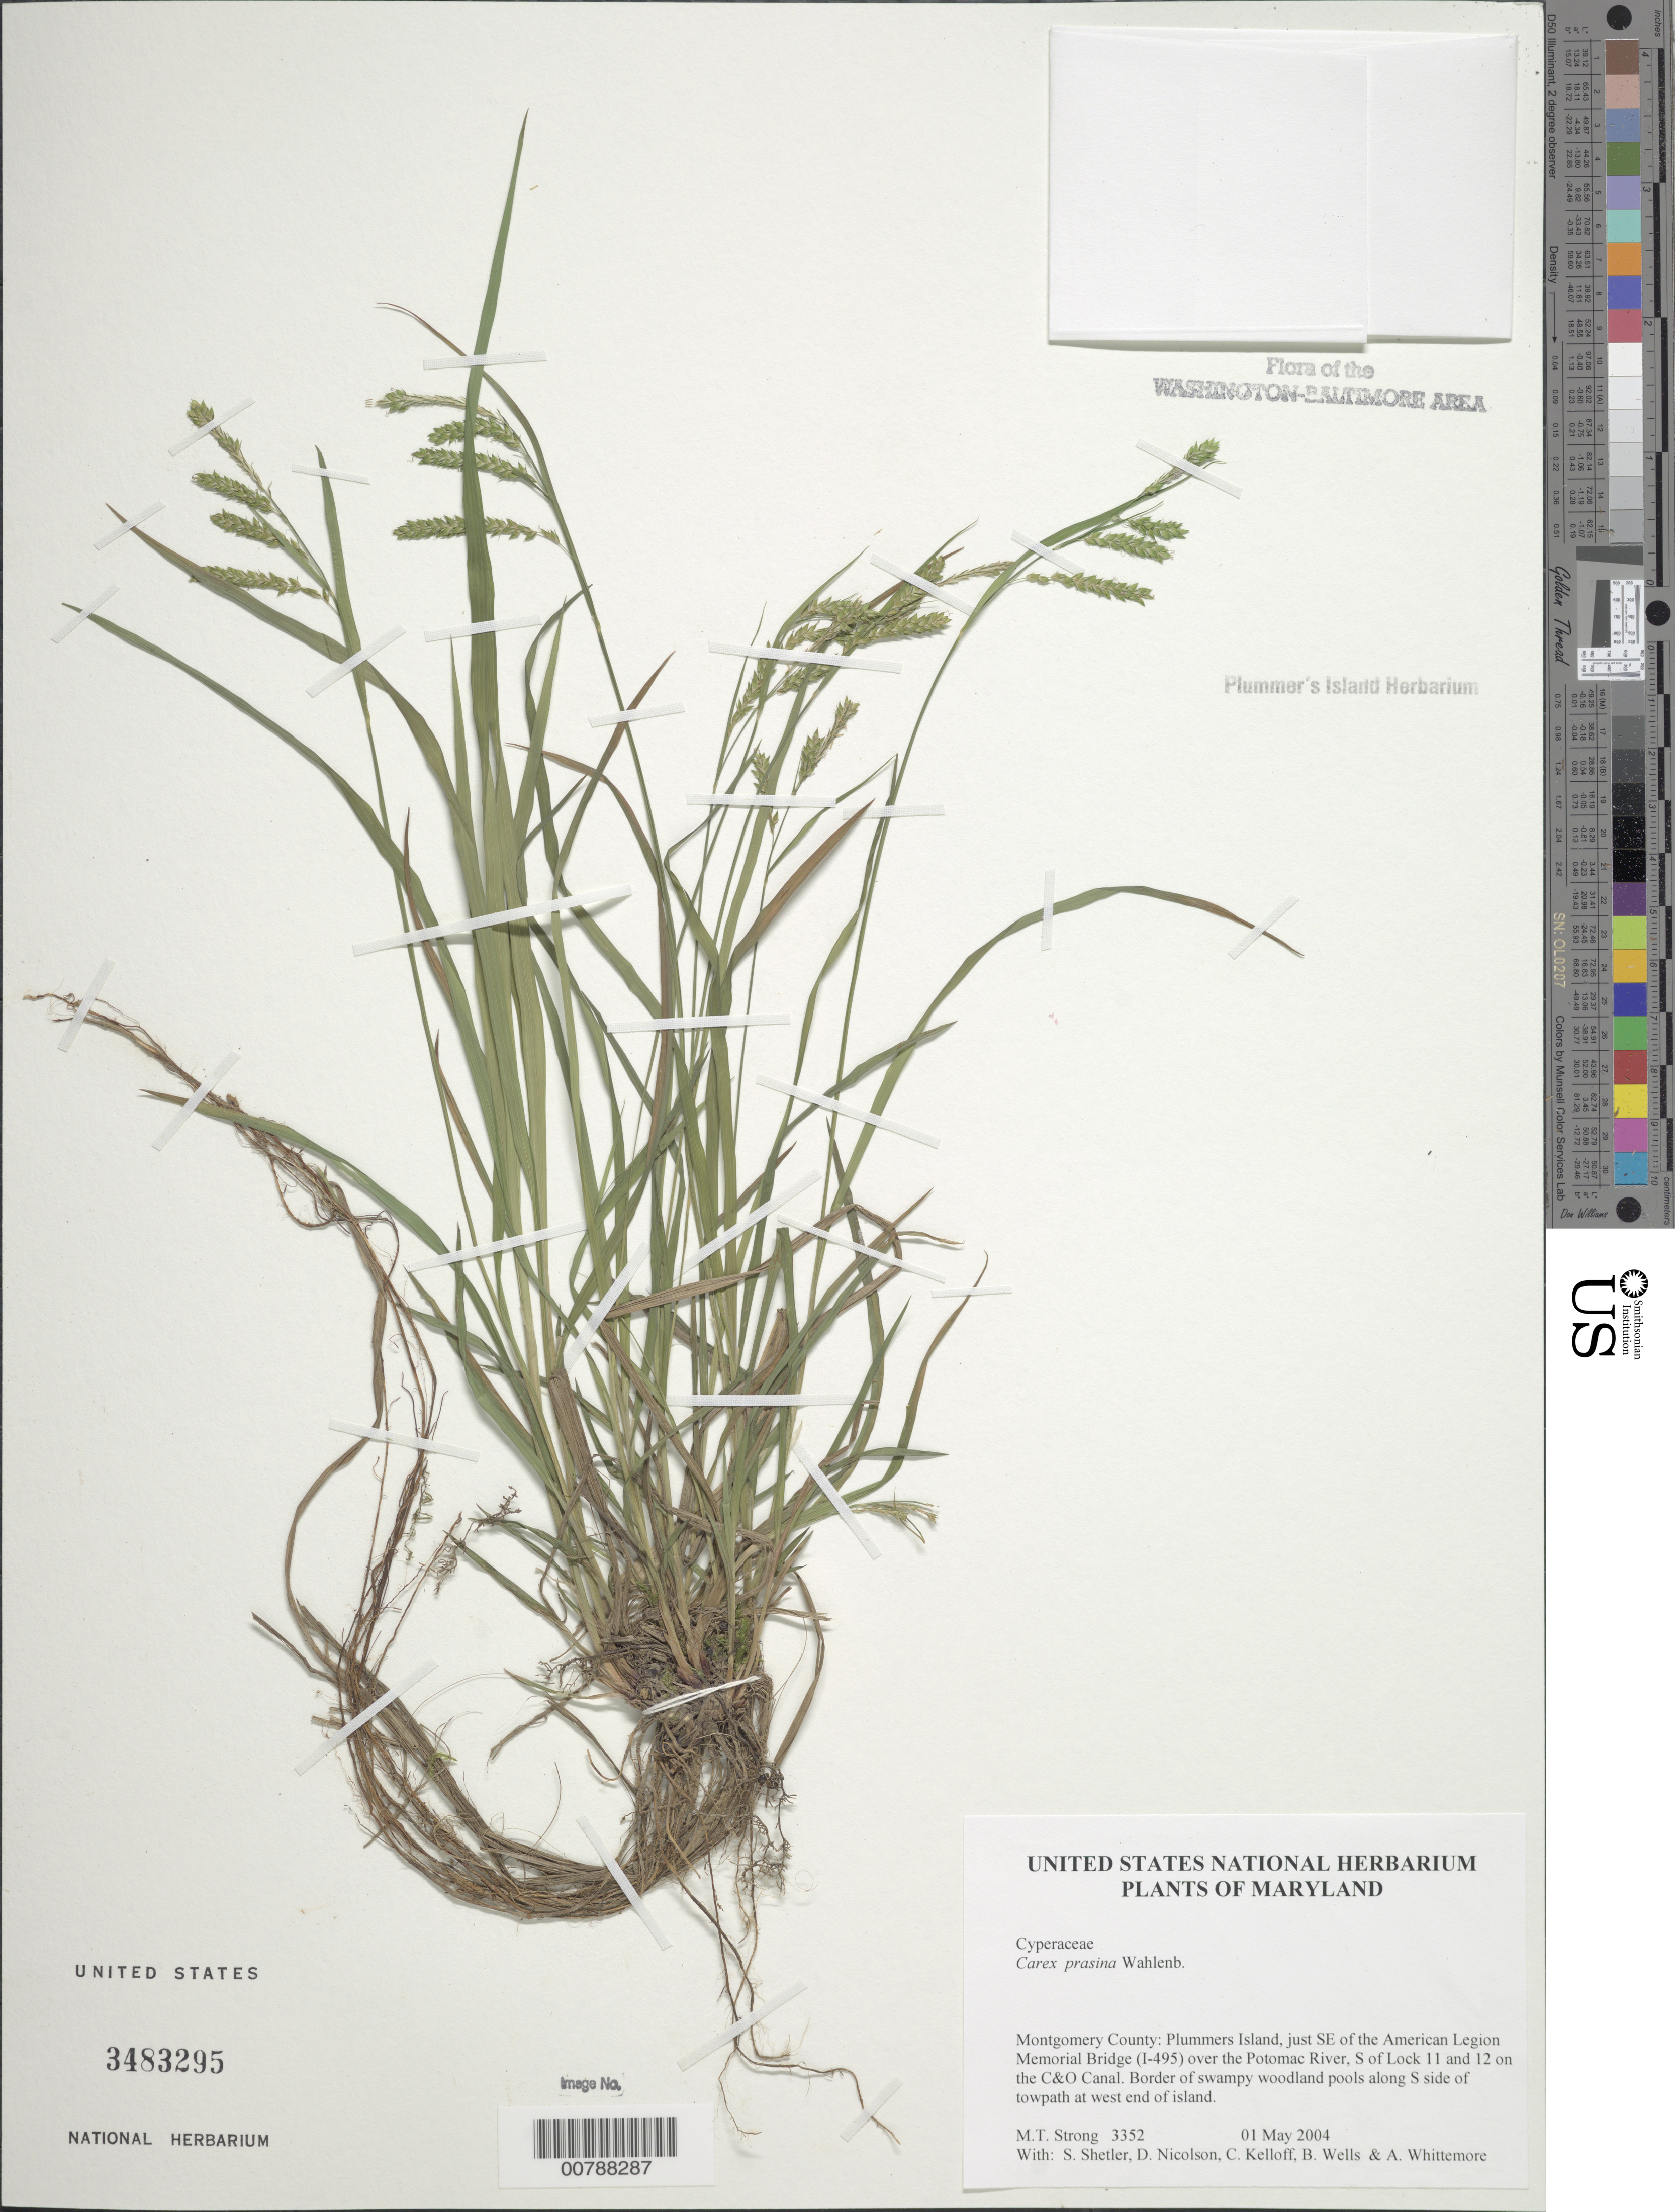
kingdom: Plantae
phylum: Tracheophyta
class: Liliopsida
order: Poales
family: Cyperaceae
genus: Carex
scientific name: Carex prasina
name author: Wahlenb.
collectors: M. T. Strong, S. Shetler, D. H. Nicolson, C. L. Kelloff, B. Wells & A. Whittemore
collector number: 3352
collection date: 2004-05-01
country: United States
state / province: Maryland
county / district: Montgomery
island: Plummers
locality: Plummers Island, just SE of the American Legion Memorial Bridge (I-495) over the Potomac River, S of Lock 11 and 12 on the C&O Canal. Along S side of towpath at west end of island.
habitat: Border of swampy woodland pools.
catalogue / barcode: US 3483295